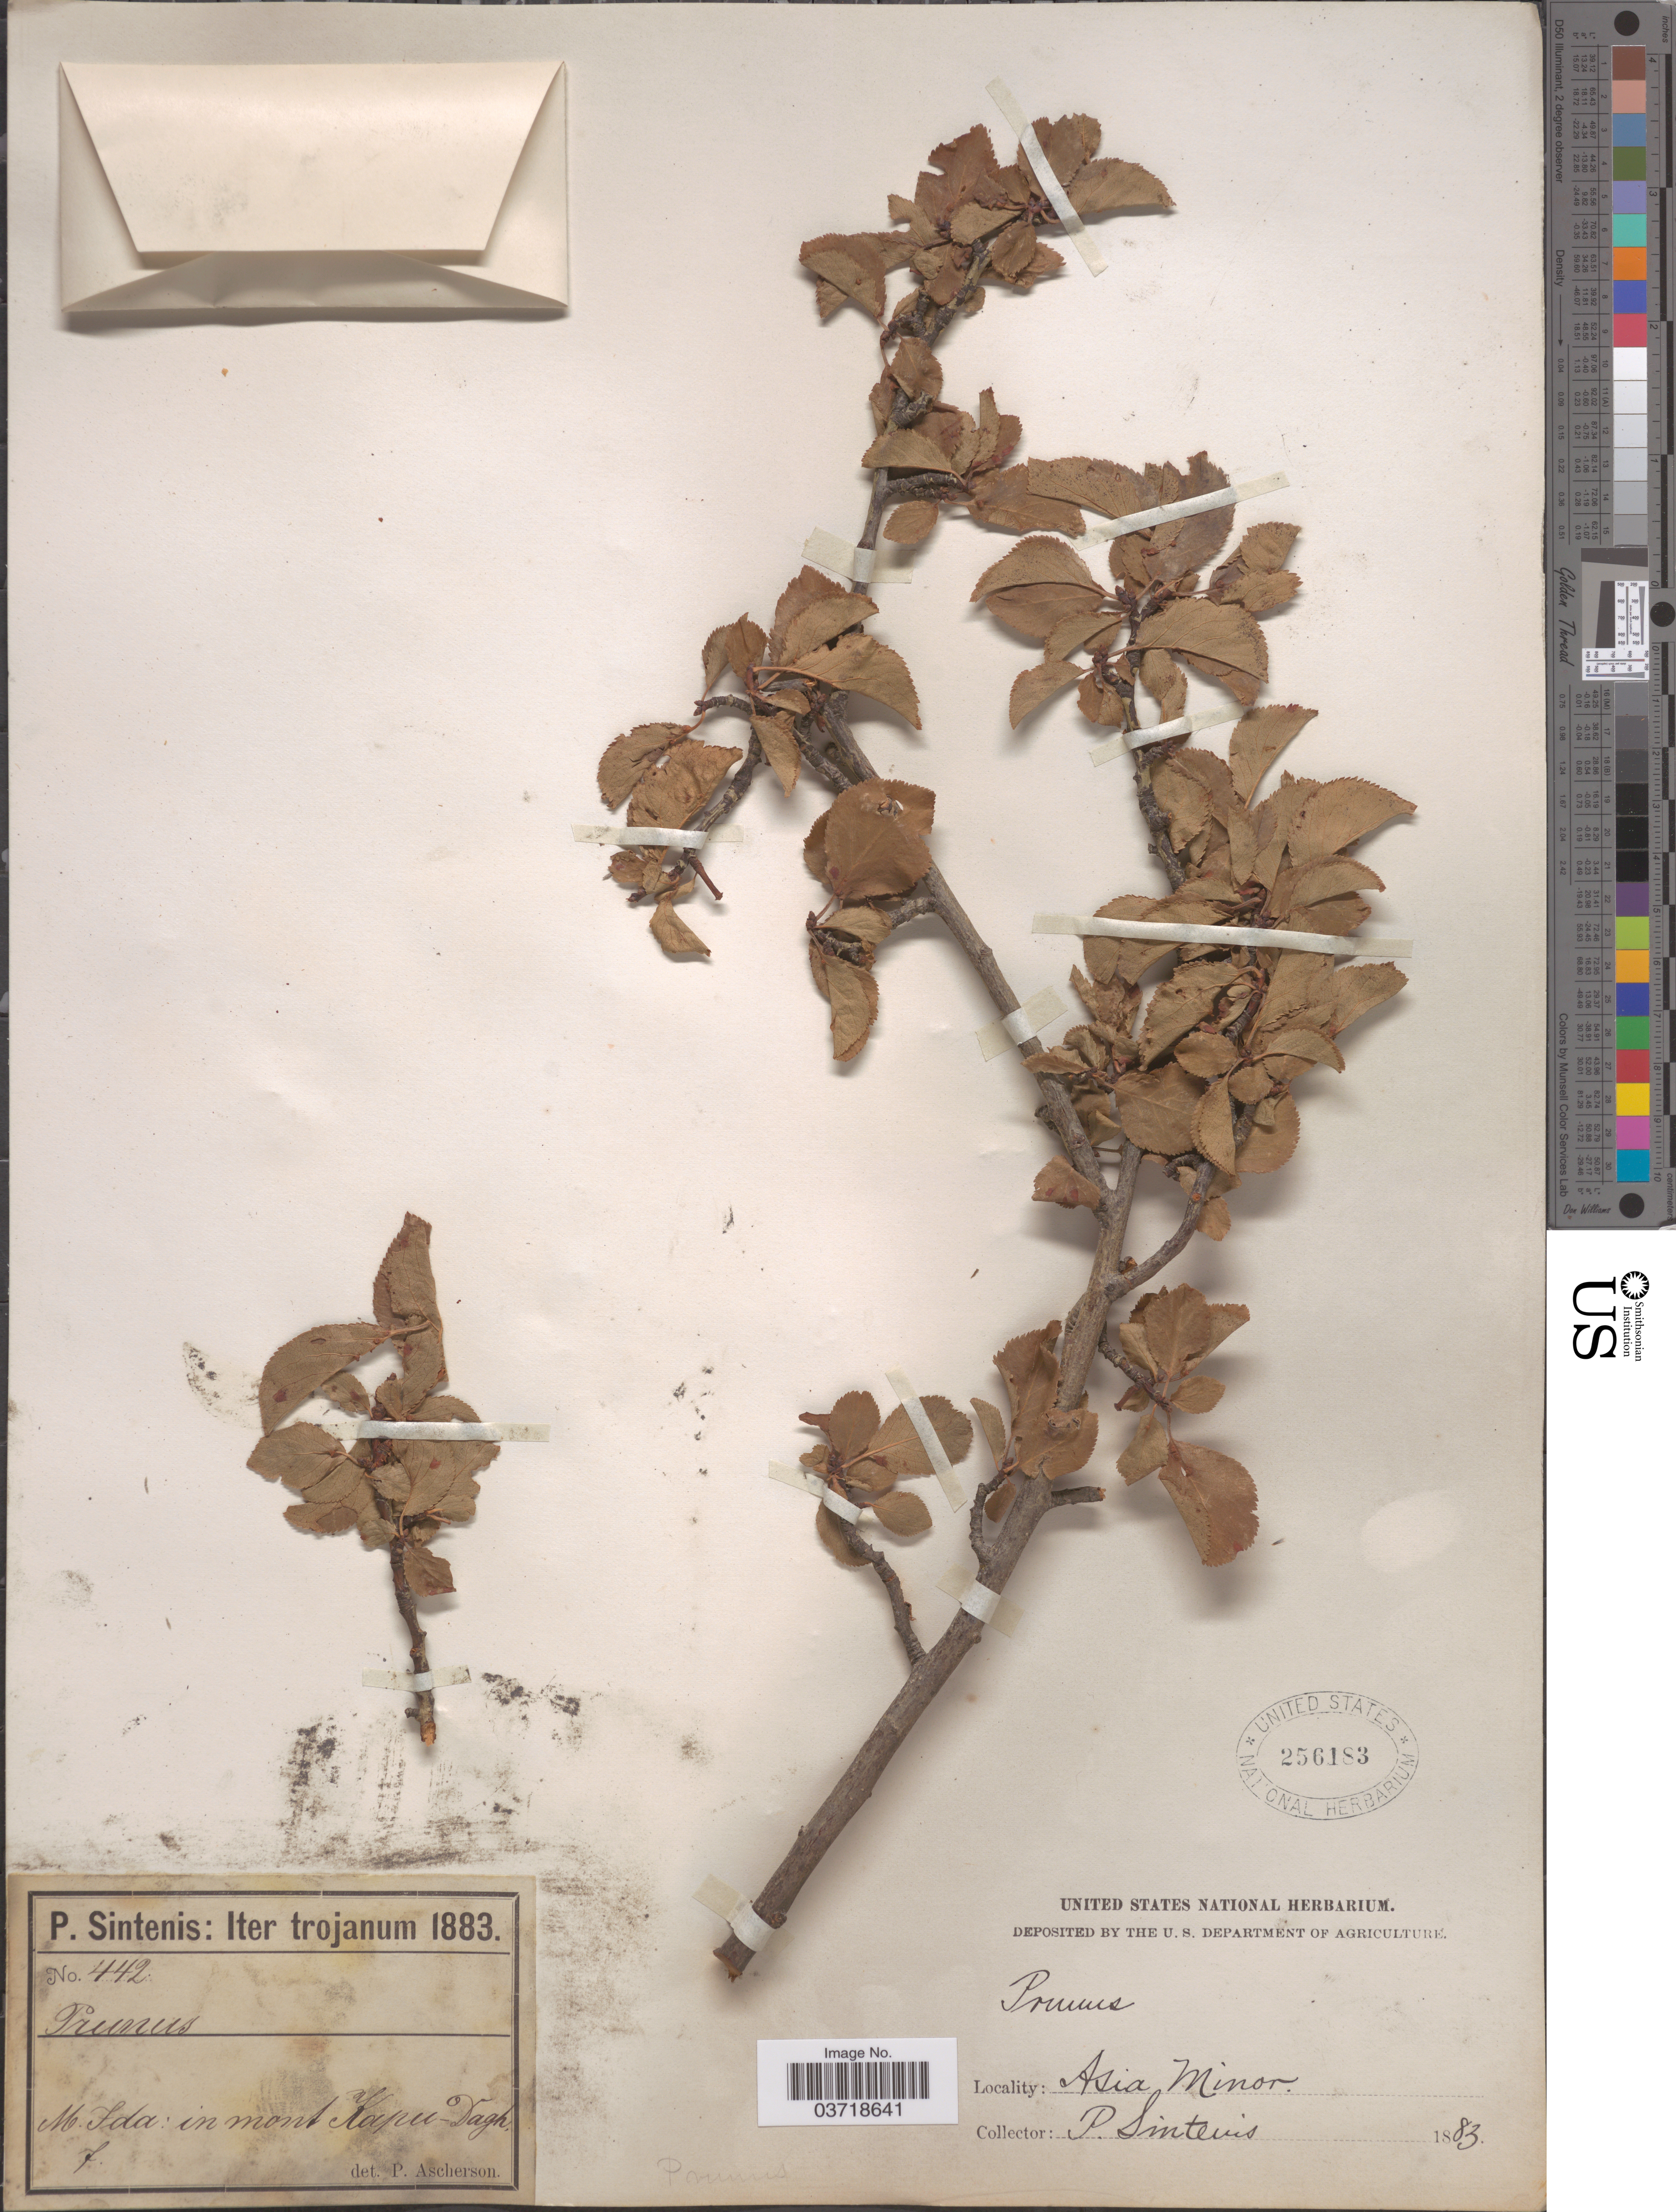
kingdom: Plantae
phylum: Tracheophyta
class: Magnoliopsida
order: Rosales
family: Rosaceae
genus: Prunus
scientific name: Prunus sp.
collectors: P. Sintenis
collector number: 442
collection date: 1883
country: Turkey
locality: Iter trojanum. M. Fda: in mont Kapu-Dagh. Asia Minor.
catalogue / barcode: US 256183